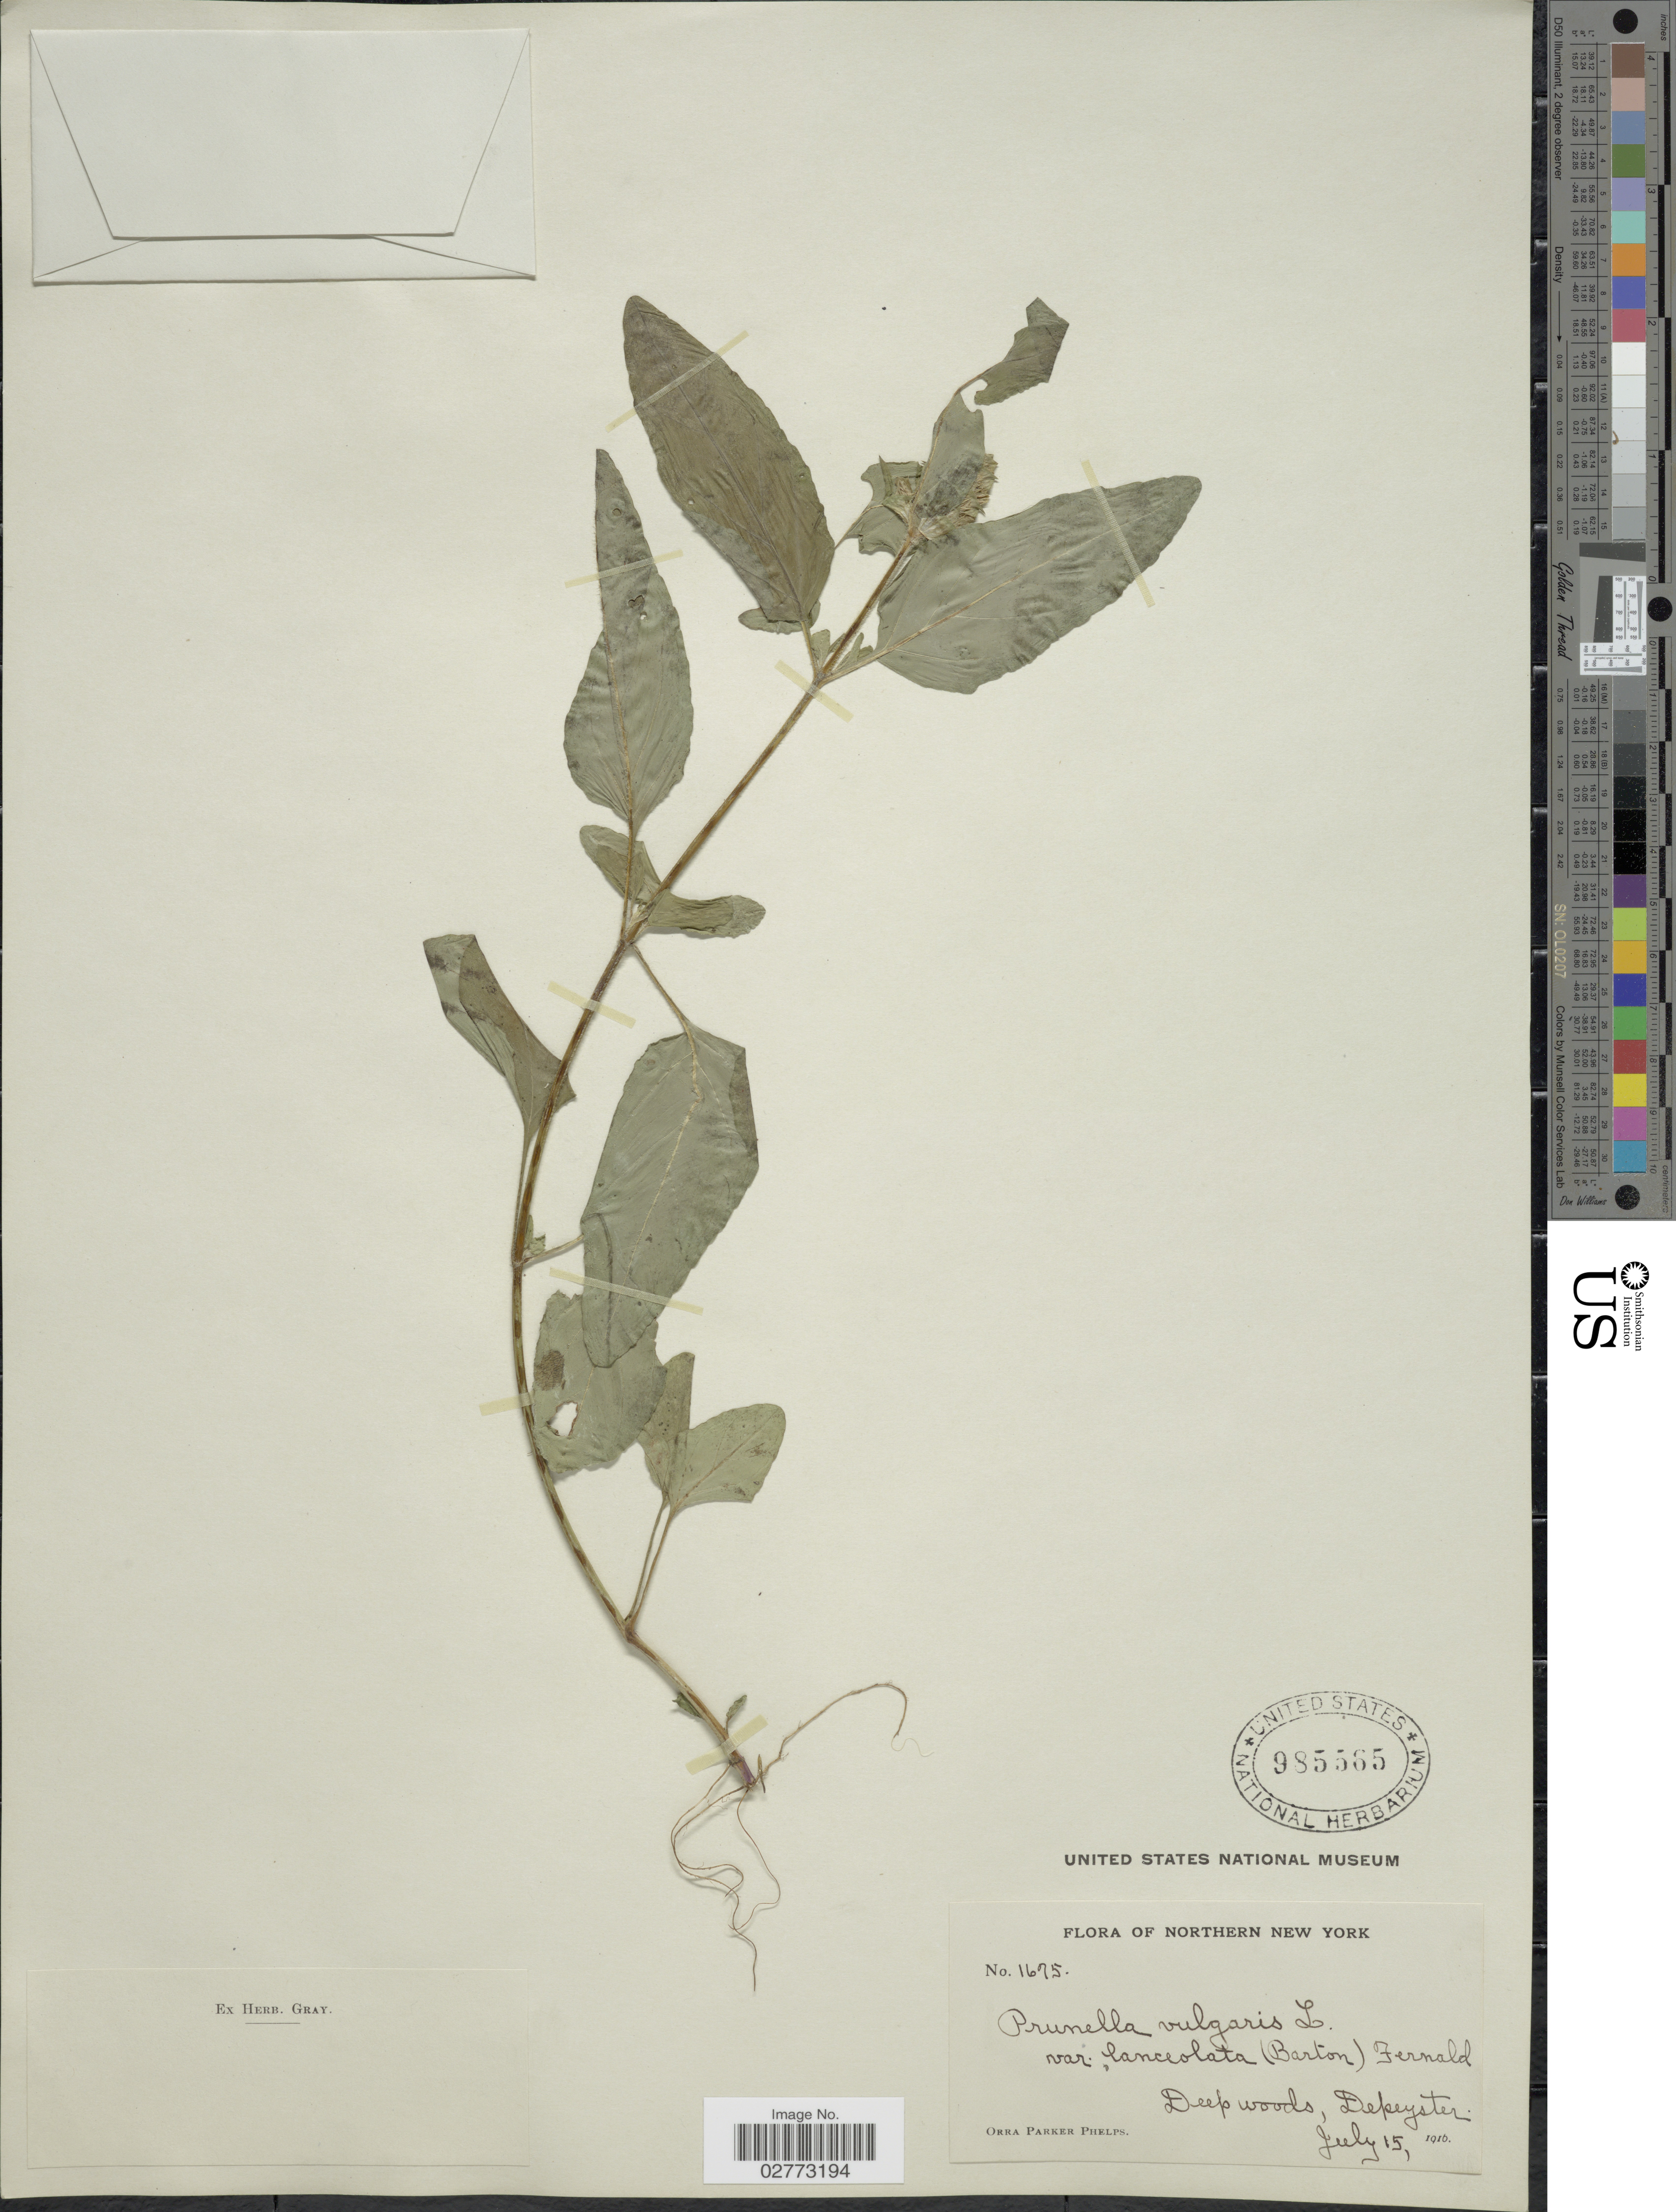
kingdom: Plantae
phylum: Tracheophyta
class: Magnoliopsida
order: Lamiales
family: Lamiaceae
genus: Prunella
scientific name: Prunella vulgaris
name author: L.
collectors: O. P. Phelps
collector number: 1675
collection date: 1916-07-15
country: United States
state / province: New York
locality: Northern New York, Deep woods, Depeyster.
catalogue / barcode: US 985565